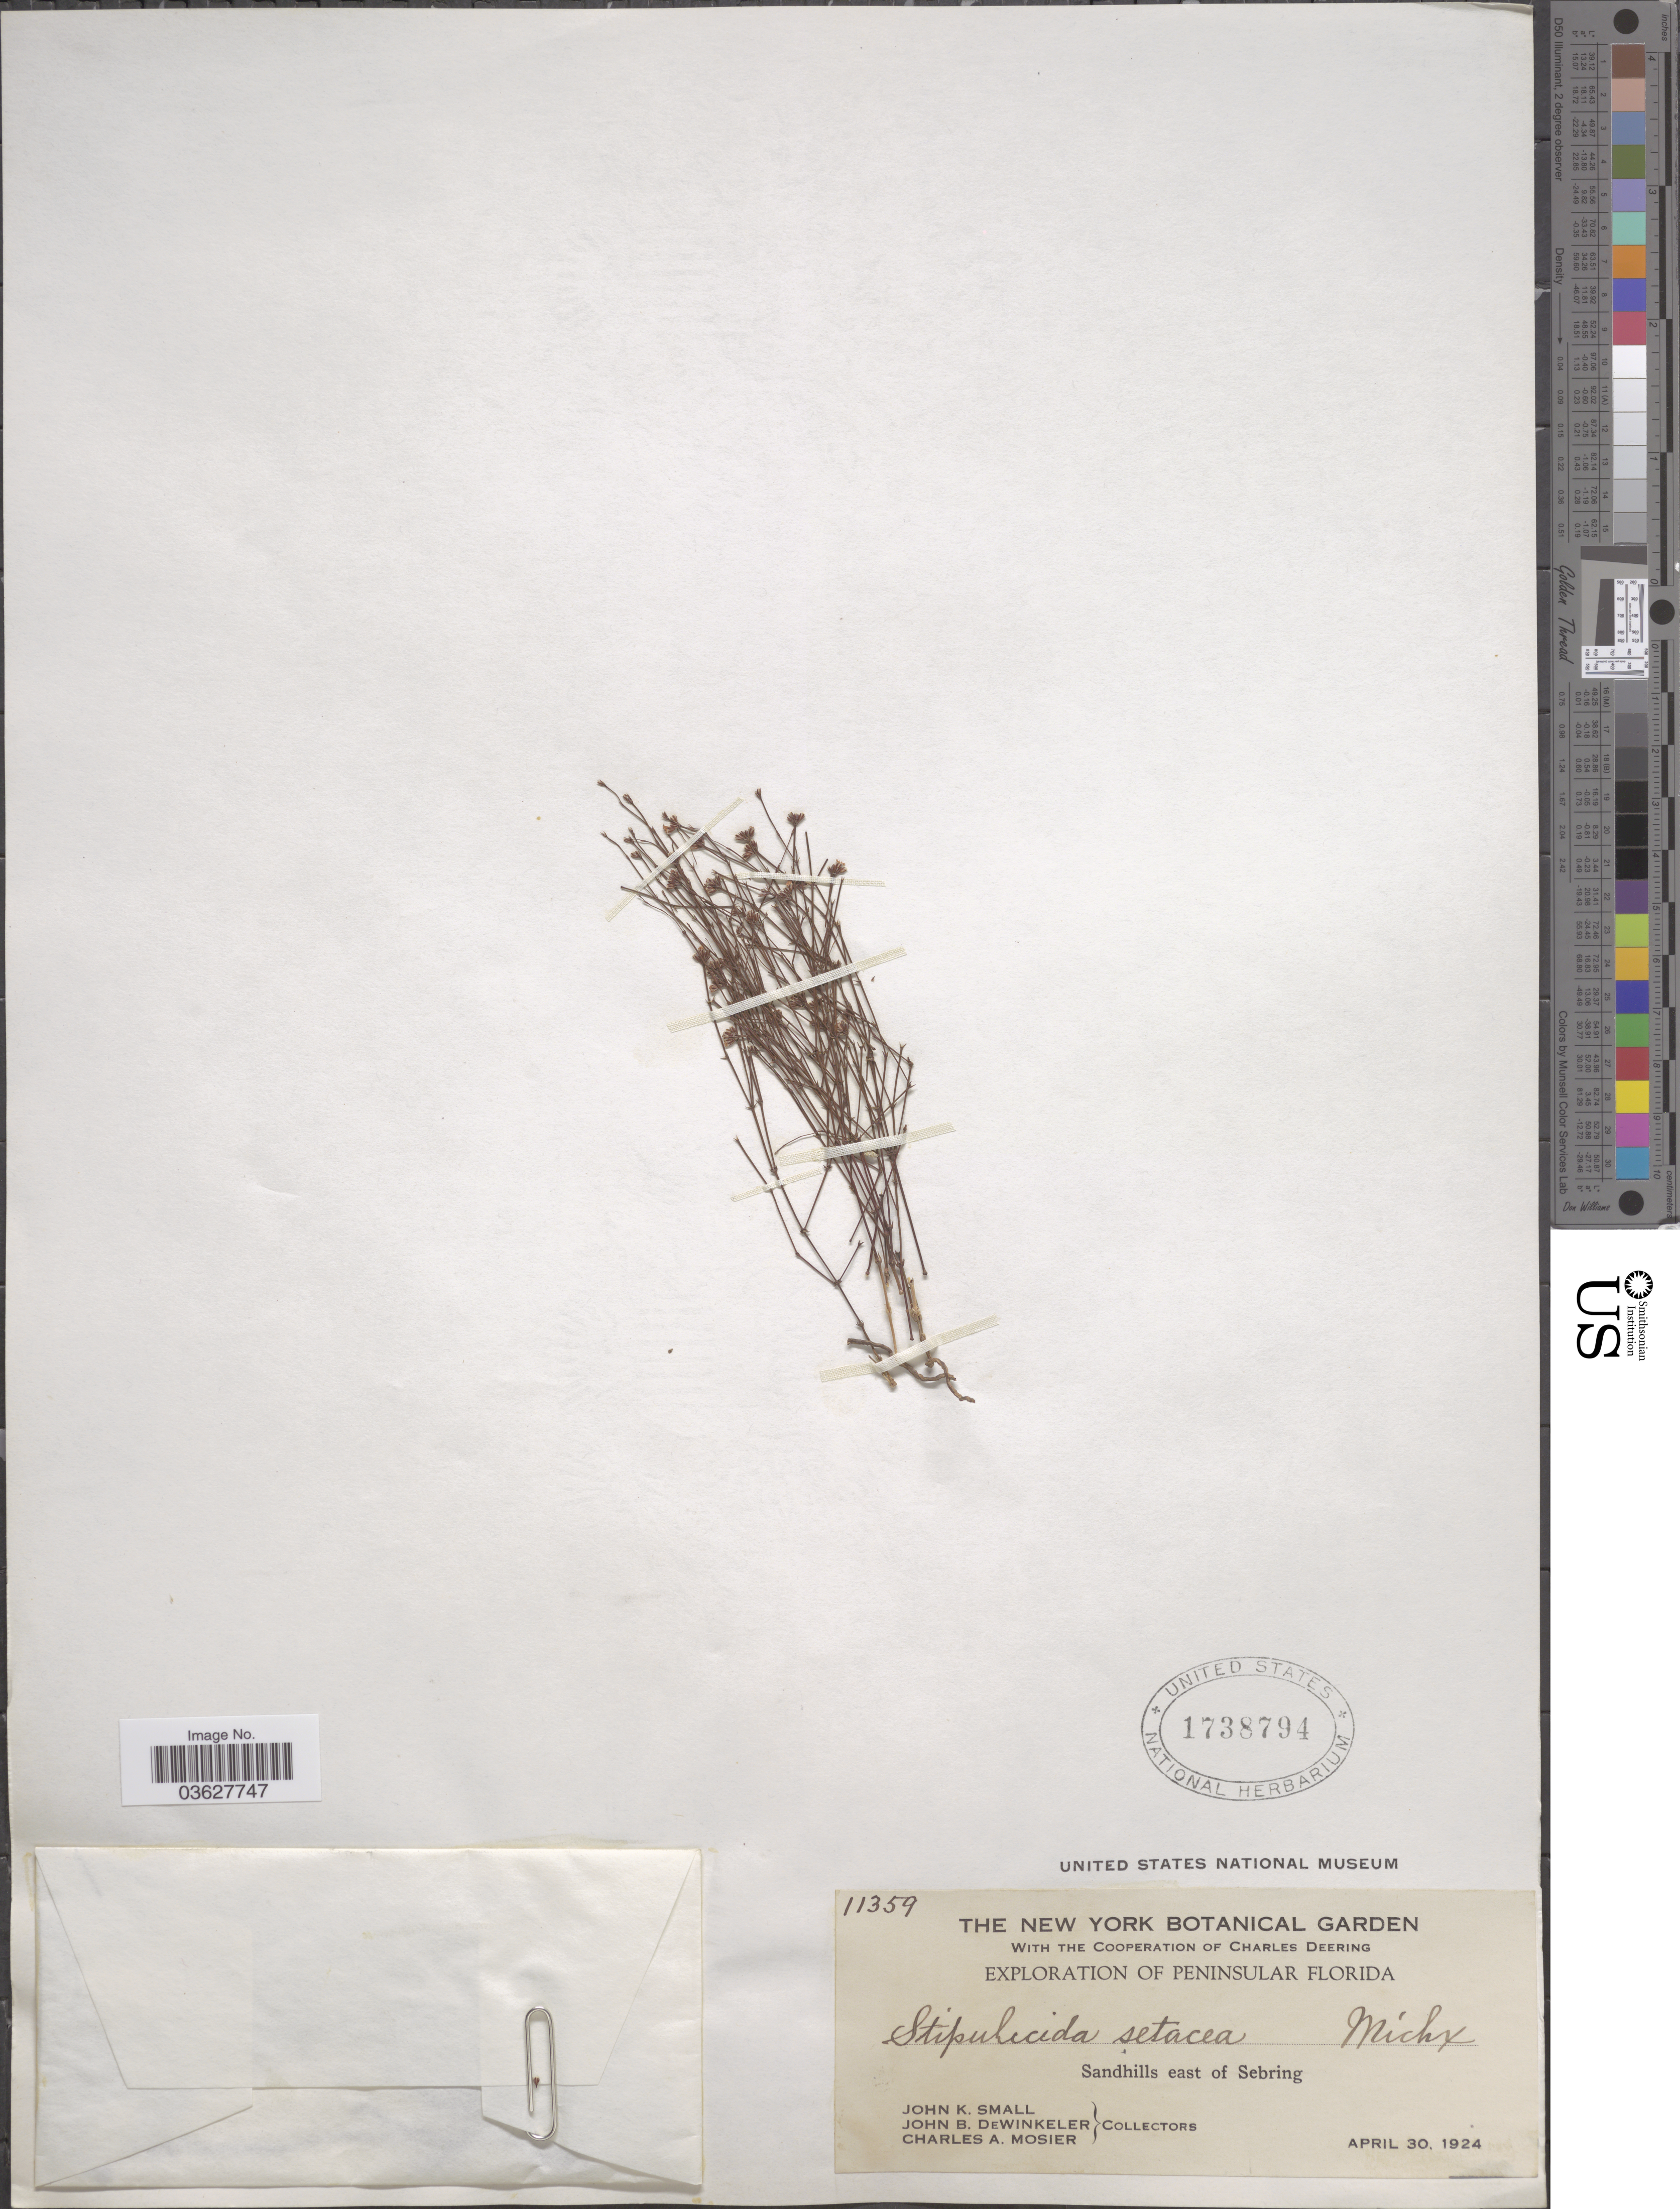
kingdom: Plantae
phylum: Tracheophyta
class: Magnoliopsida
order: Caryophyllales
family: Caryophyllaceae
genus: Stipulicida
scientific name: Stipulicida setacea var. setacea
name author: Michx.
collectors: J. K. Small, J. B. Dewinkeler & C. A. Mosier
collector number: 11359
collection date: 1924-04-30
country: United States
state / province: Florida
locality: Peninsular Florida. Sandhills east of Sebring.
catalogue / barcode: US 1738794